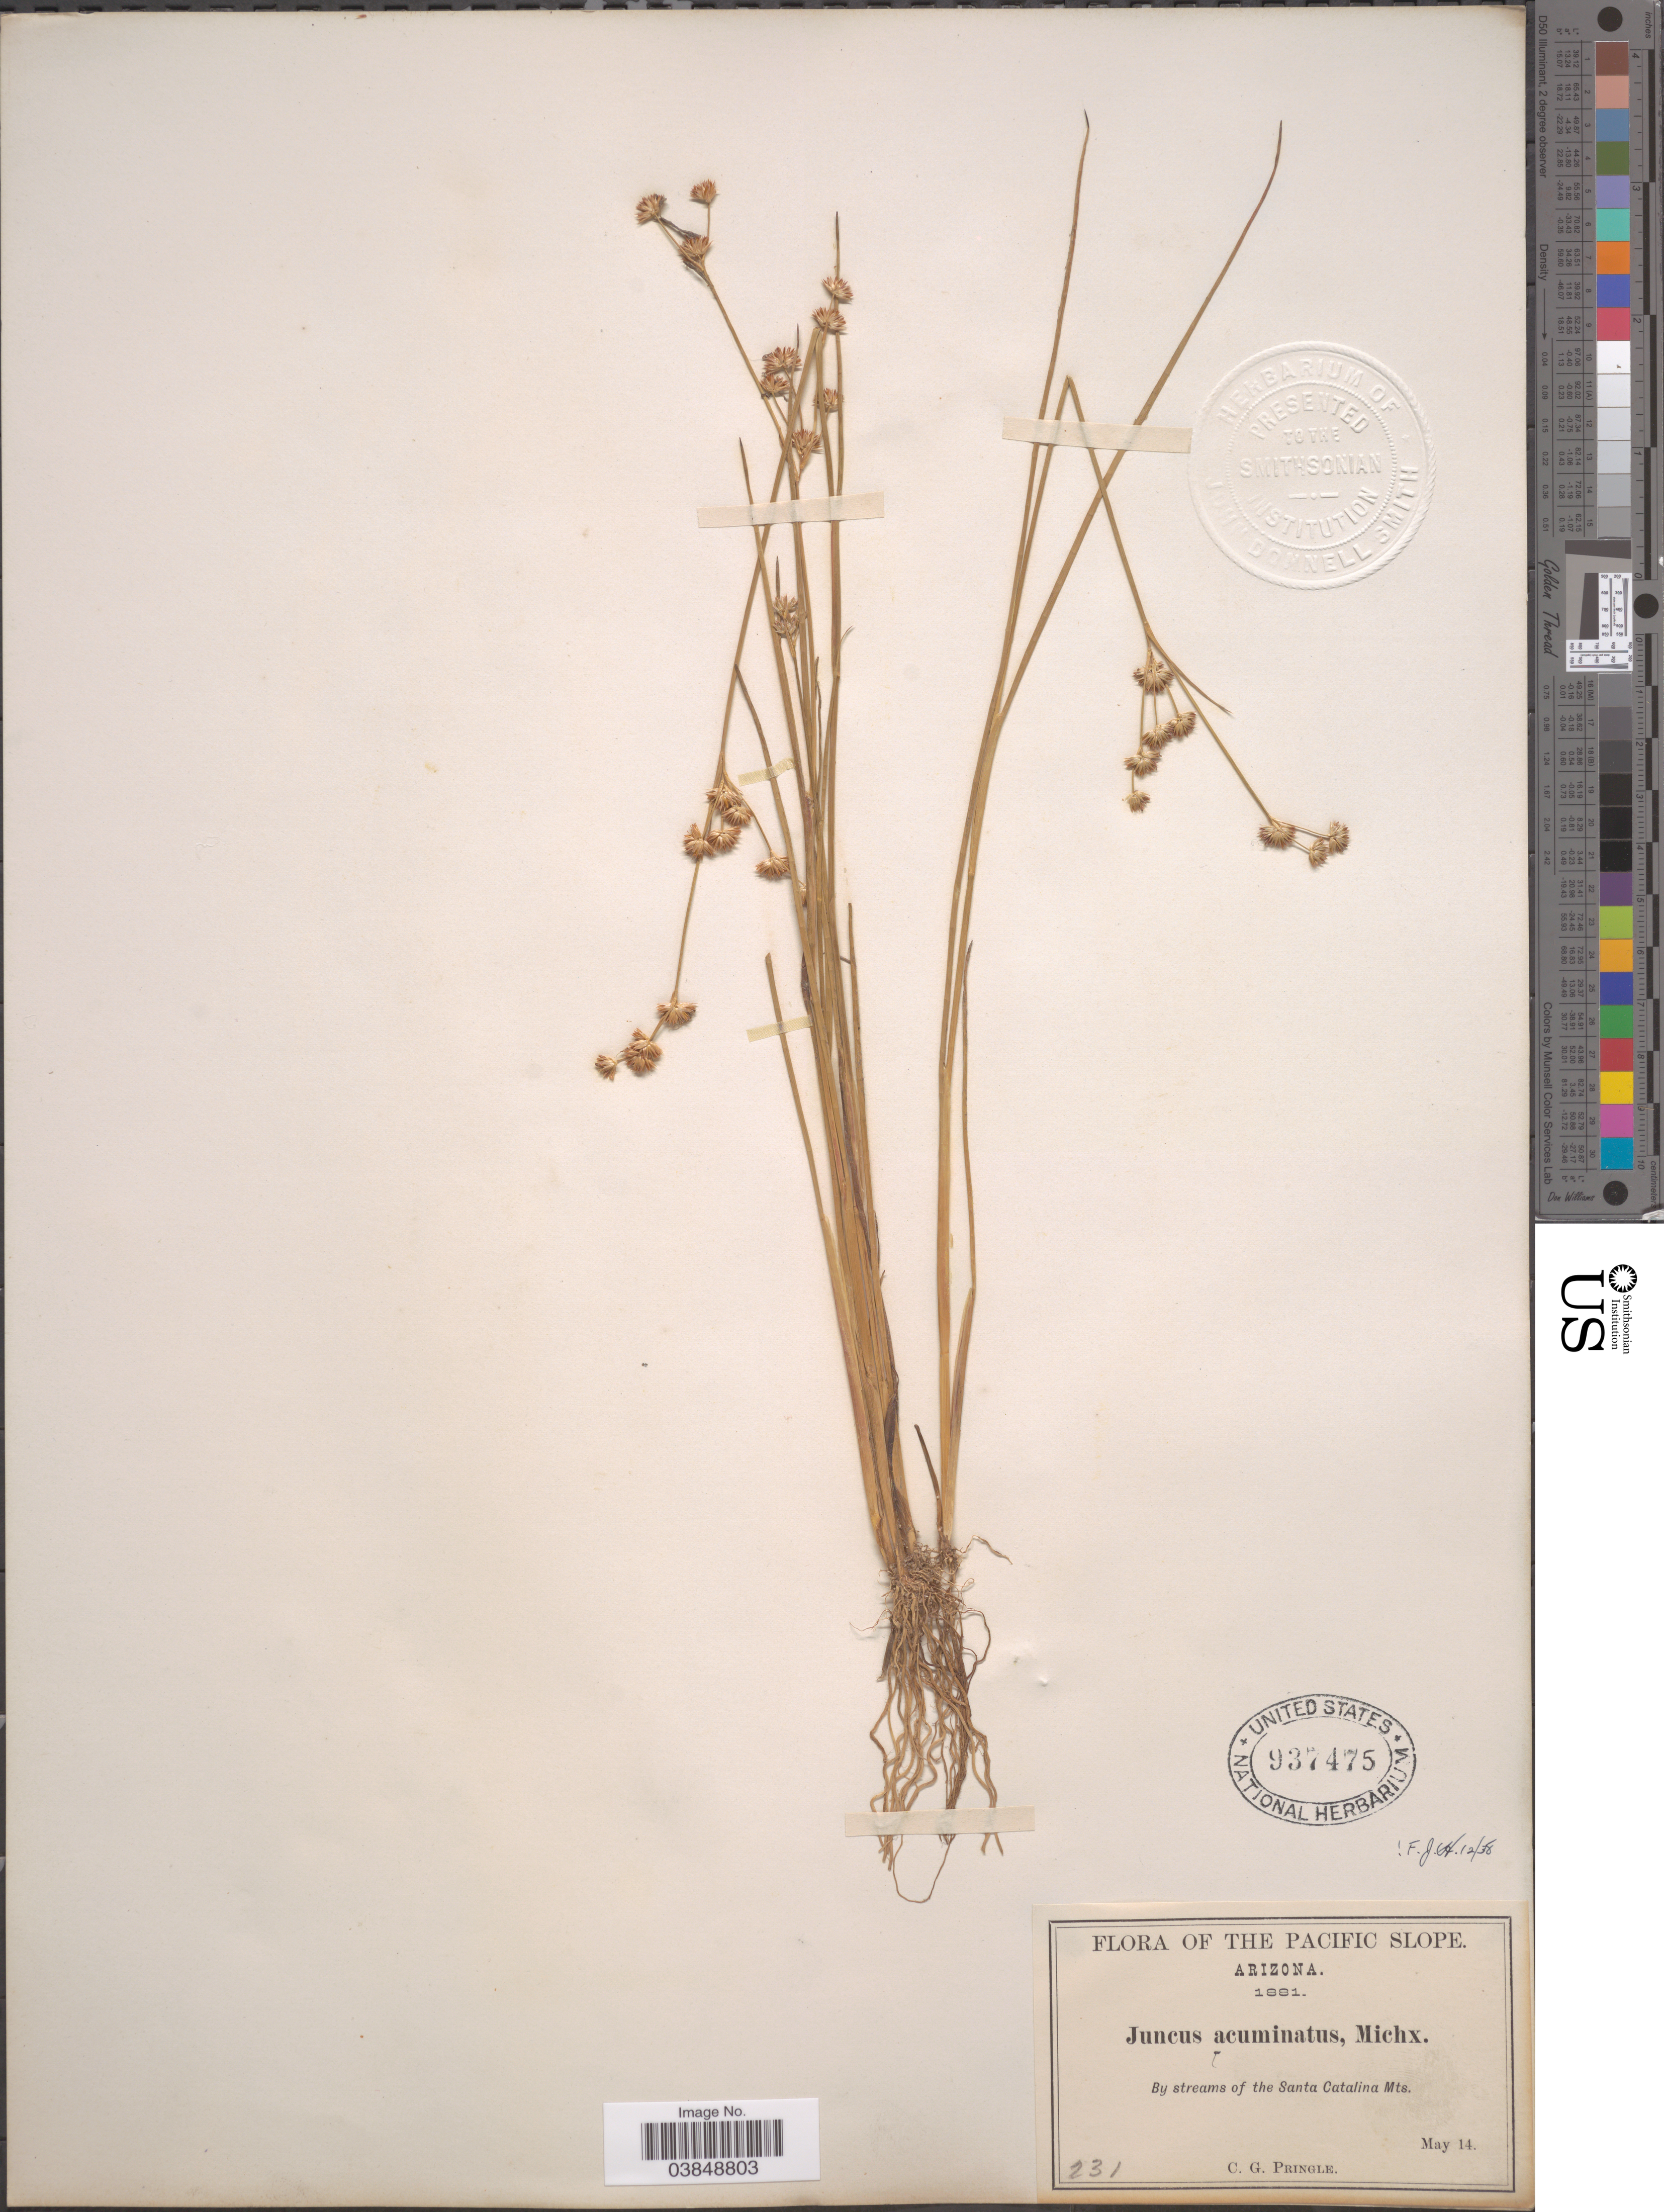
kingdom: Plantae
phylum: Tracheophyta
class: Liliopsida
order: Poales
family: Juncaceae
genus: Juncus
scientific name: Juncus acuminatus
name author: Michx.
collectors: C. G. Pringle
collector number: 231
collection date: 1881-05-14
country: United States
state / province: Arizona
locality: The Pacific Slope. By streams of the Santa Catalina Mts.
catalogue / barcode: US 937475